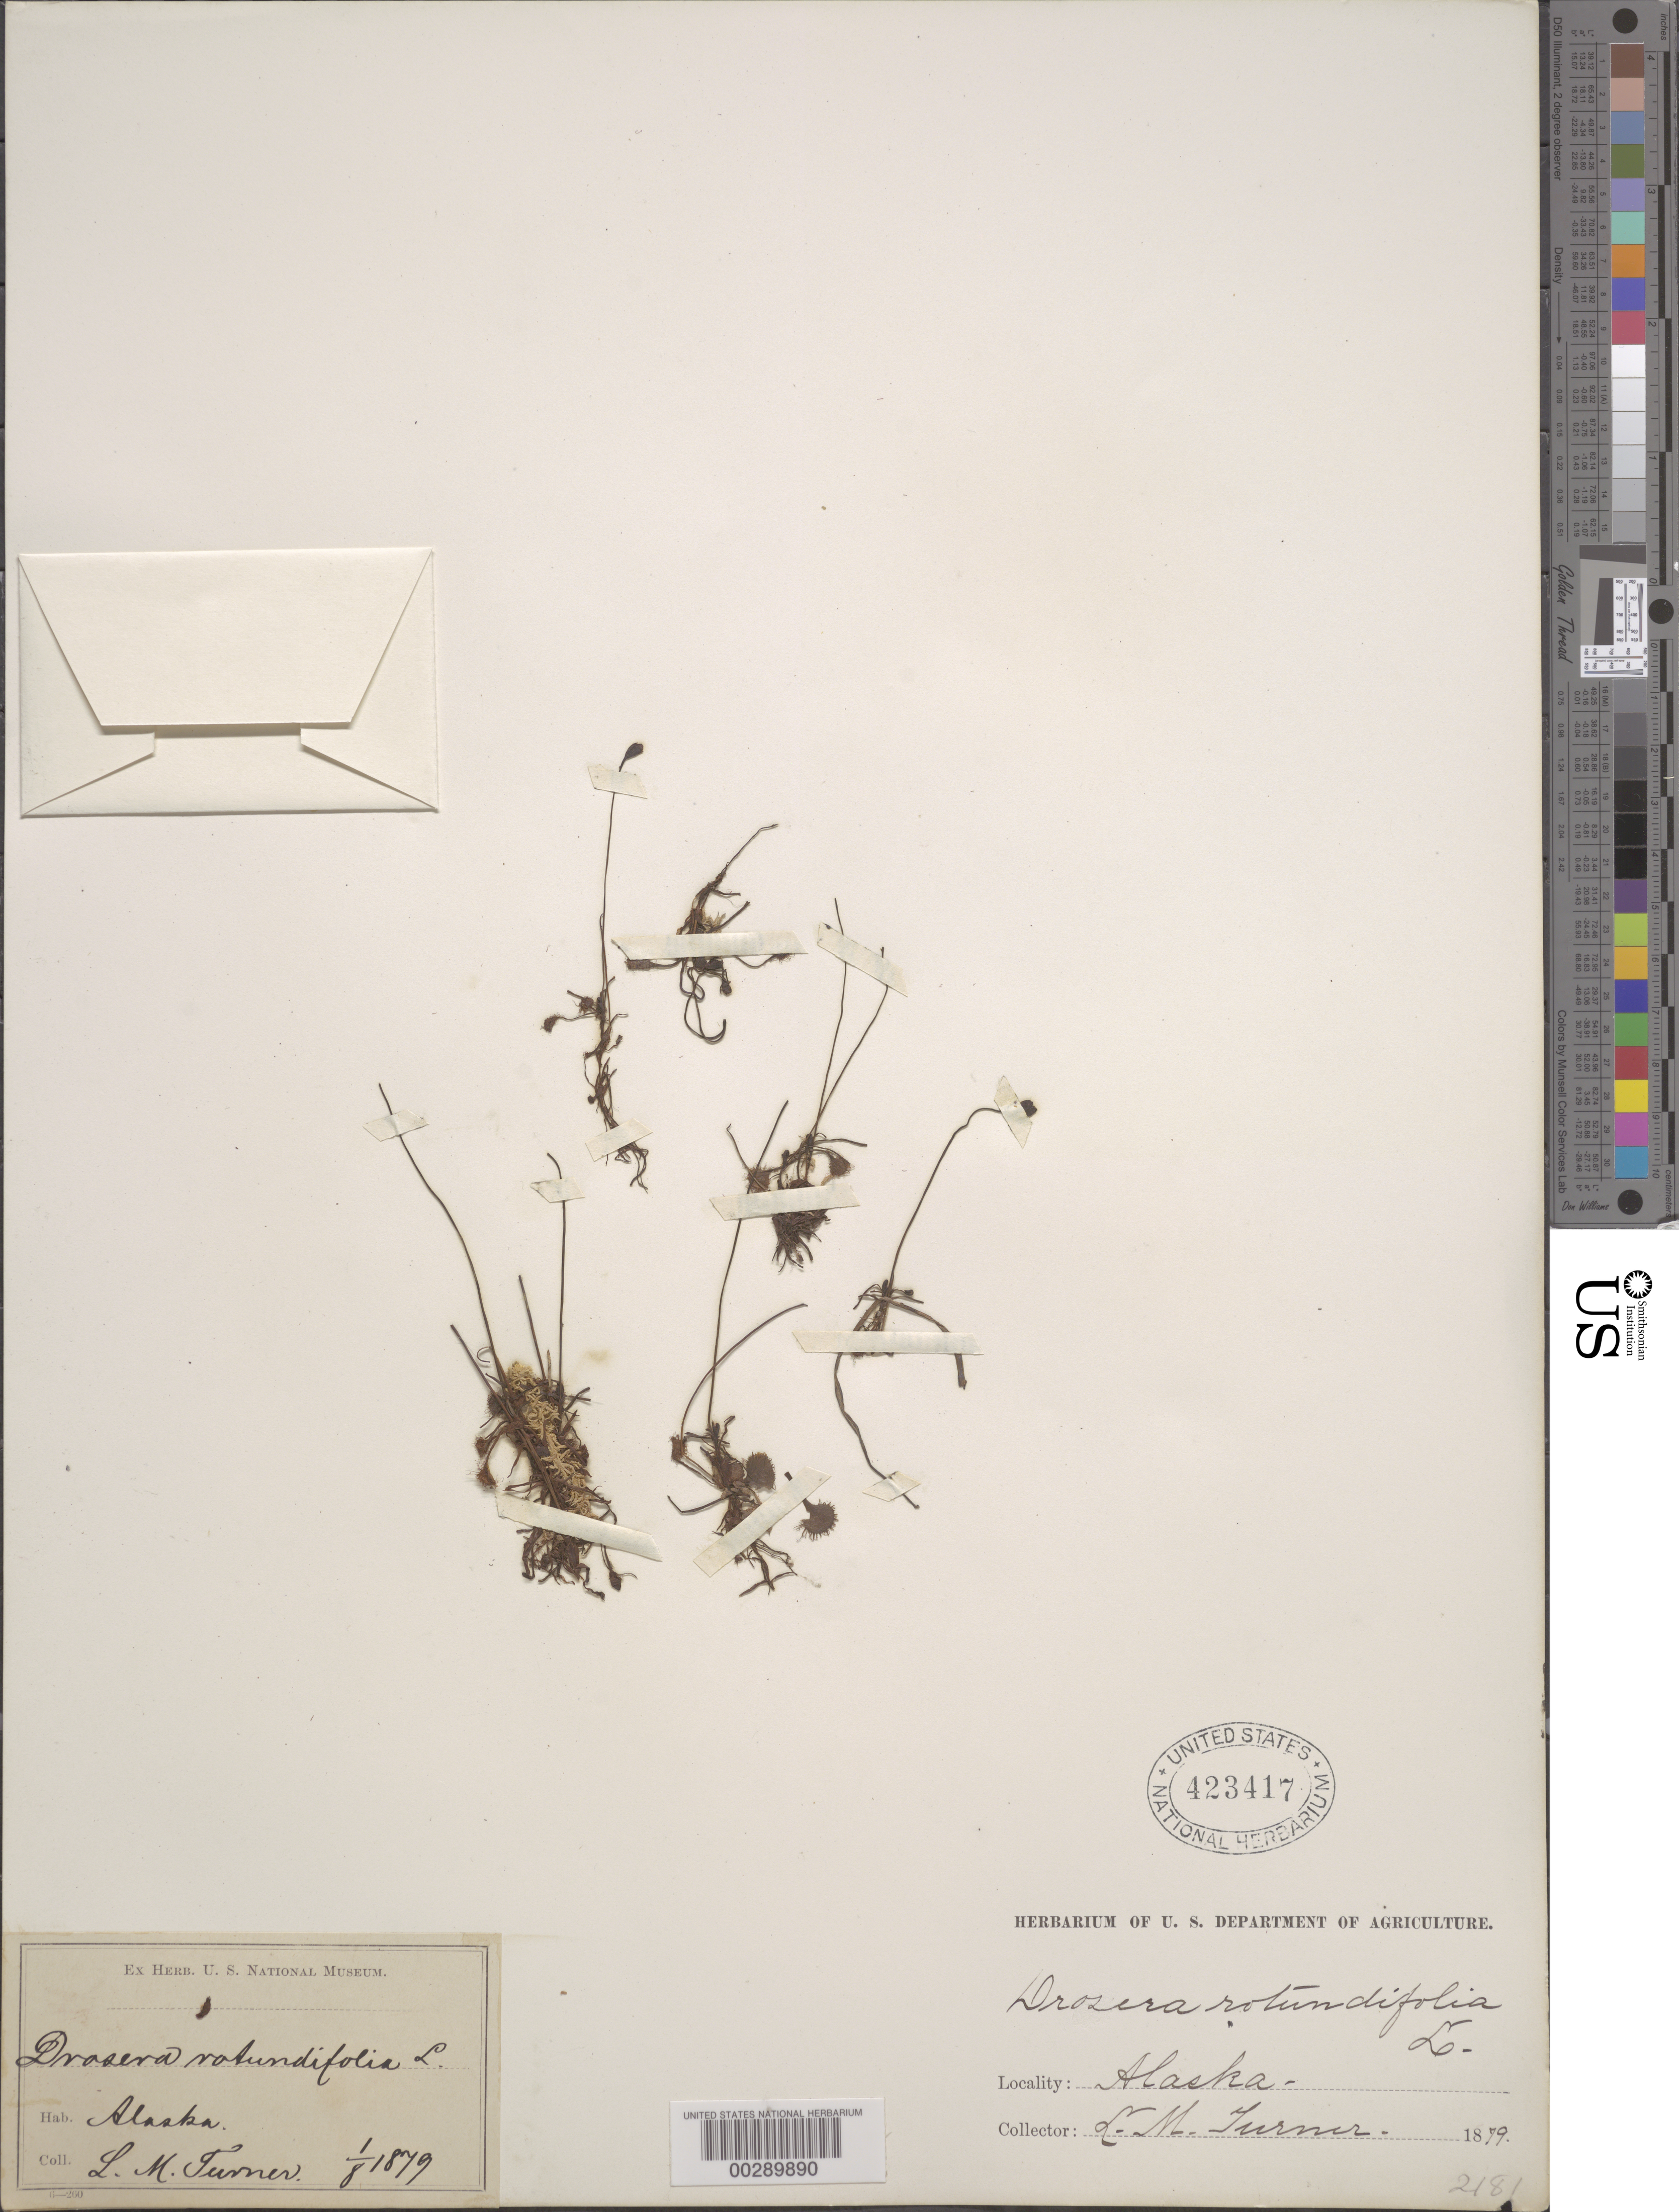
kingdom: Plantae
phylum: Tracheophyta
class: Magnoliopsida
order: Caryophyllales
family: Droseraceae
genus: Drosera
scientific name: Drosera rotundifolia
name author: L.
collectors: L. M. Turner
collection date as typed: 01 Aug 1879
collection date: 1879-08-01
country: United States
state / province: Alaska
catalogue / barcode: US 423417